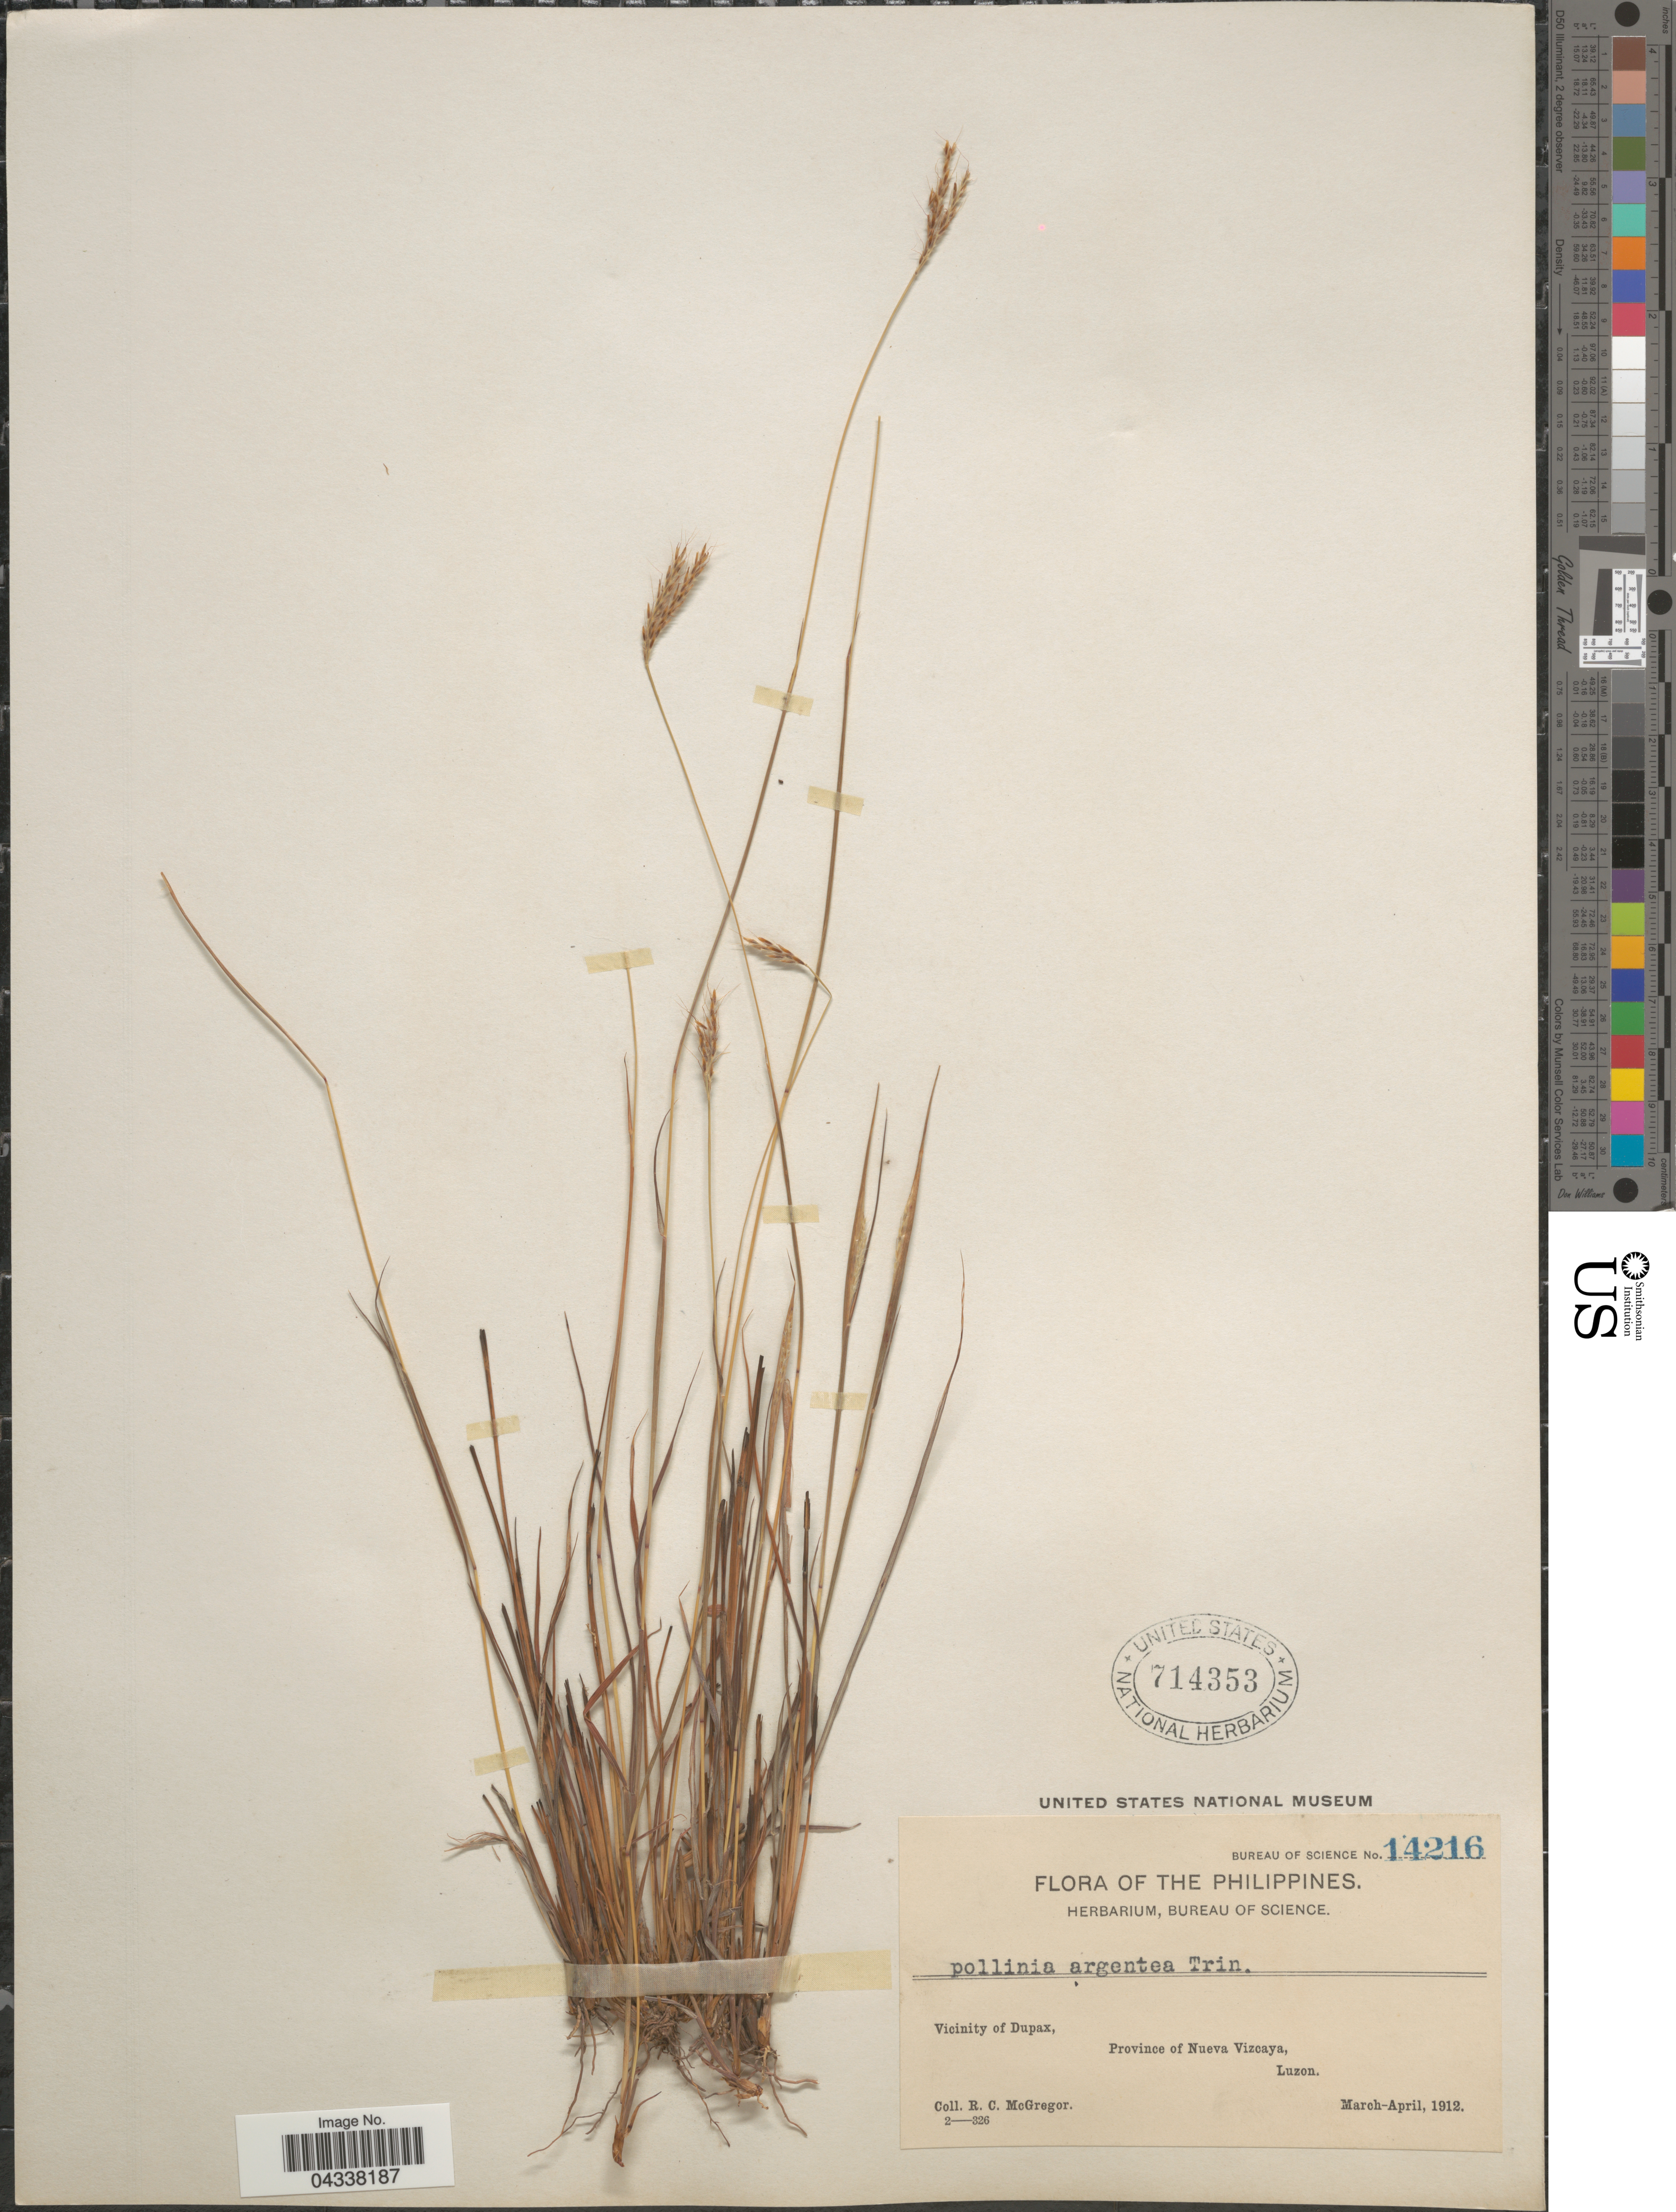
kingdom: Plantae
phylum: Tracheophyta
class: Liliopsida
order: Poales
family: Poaceae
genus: Pseudopogonatherum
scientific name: Pseudopogonatherum trispicatum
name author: (Schult.) Ohwi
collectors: R. C. McGregor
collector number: Bureau of Science 14216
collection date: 1912-03/1912-04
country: Philippines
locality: Vicinity of Dupax, Province of Nueva Vizcaya, Luzon.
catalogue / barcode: US 714353